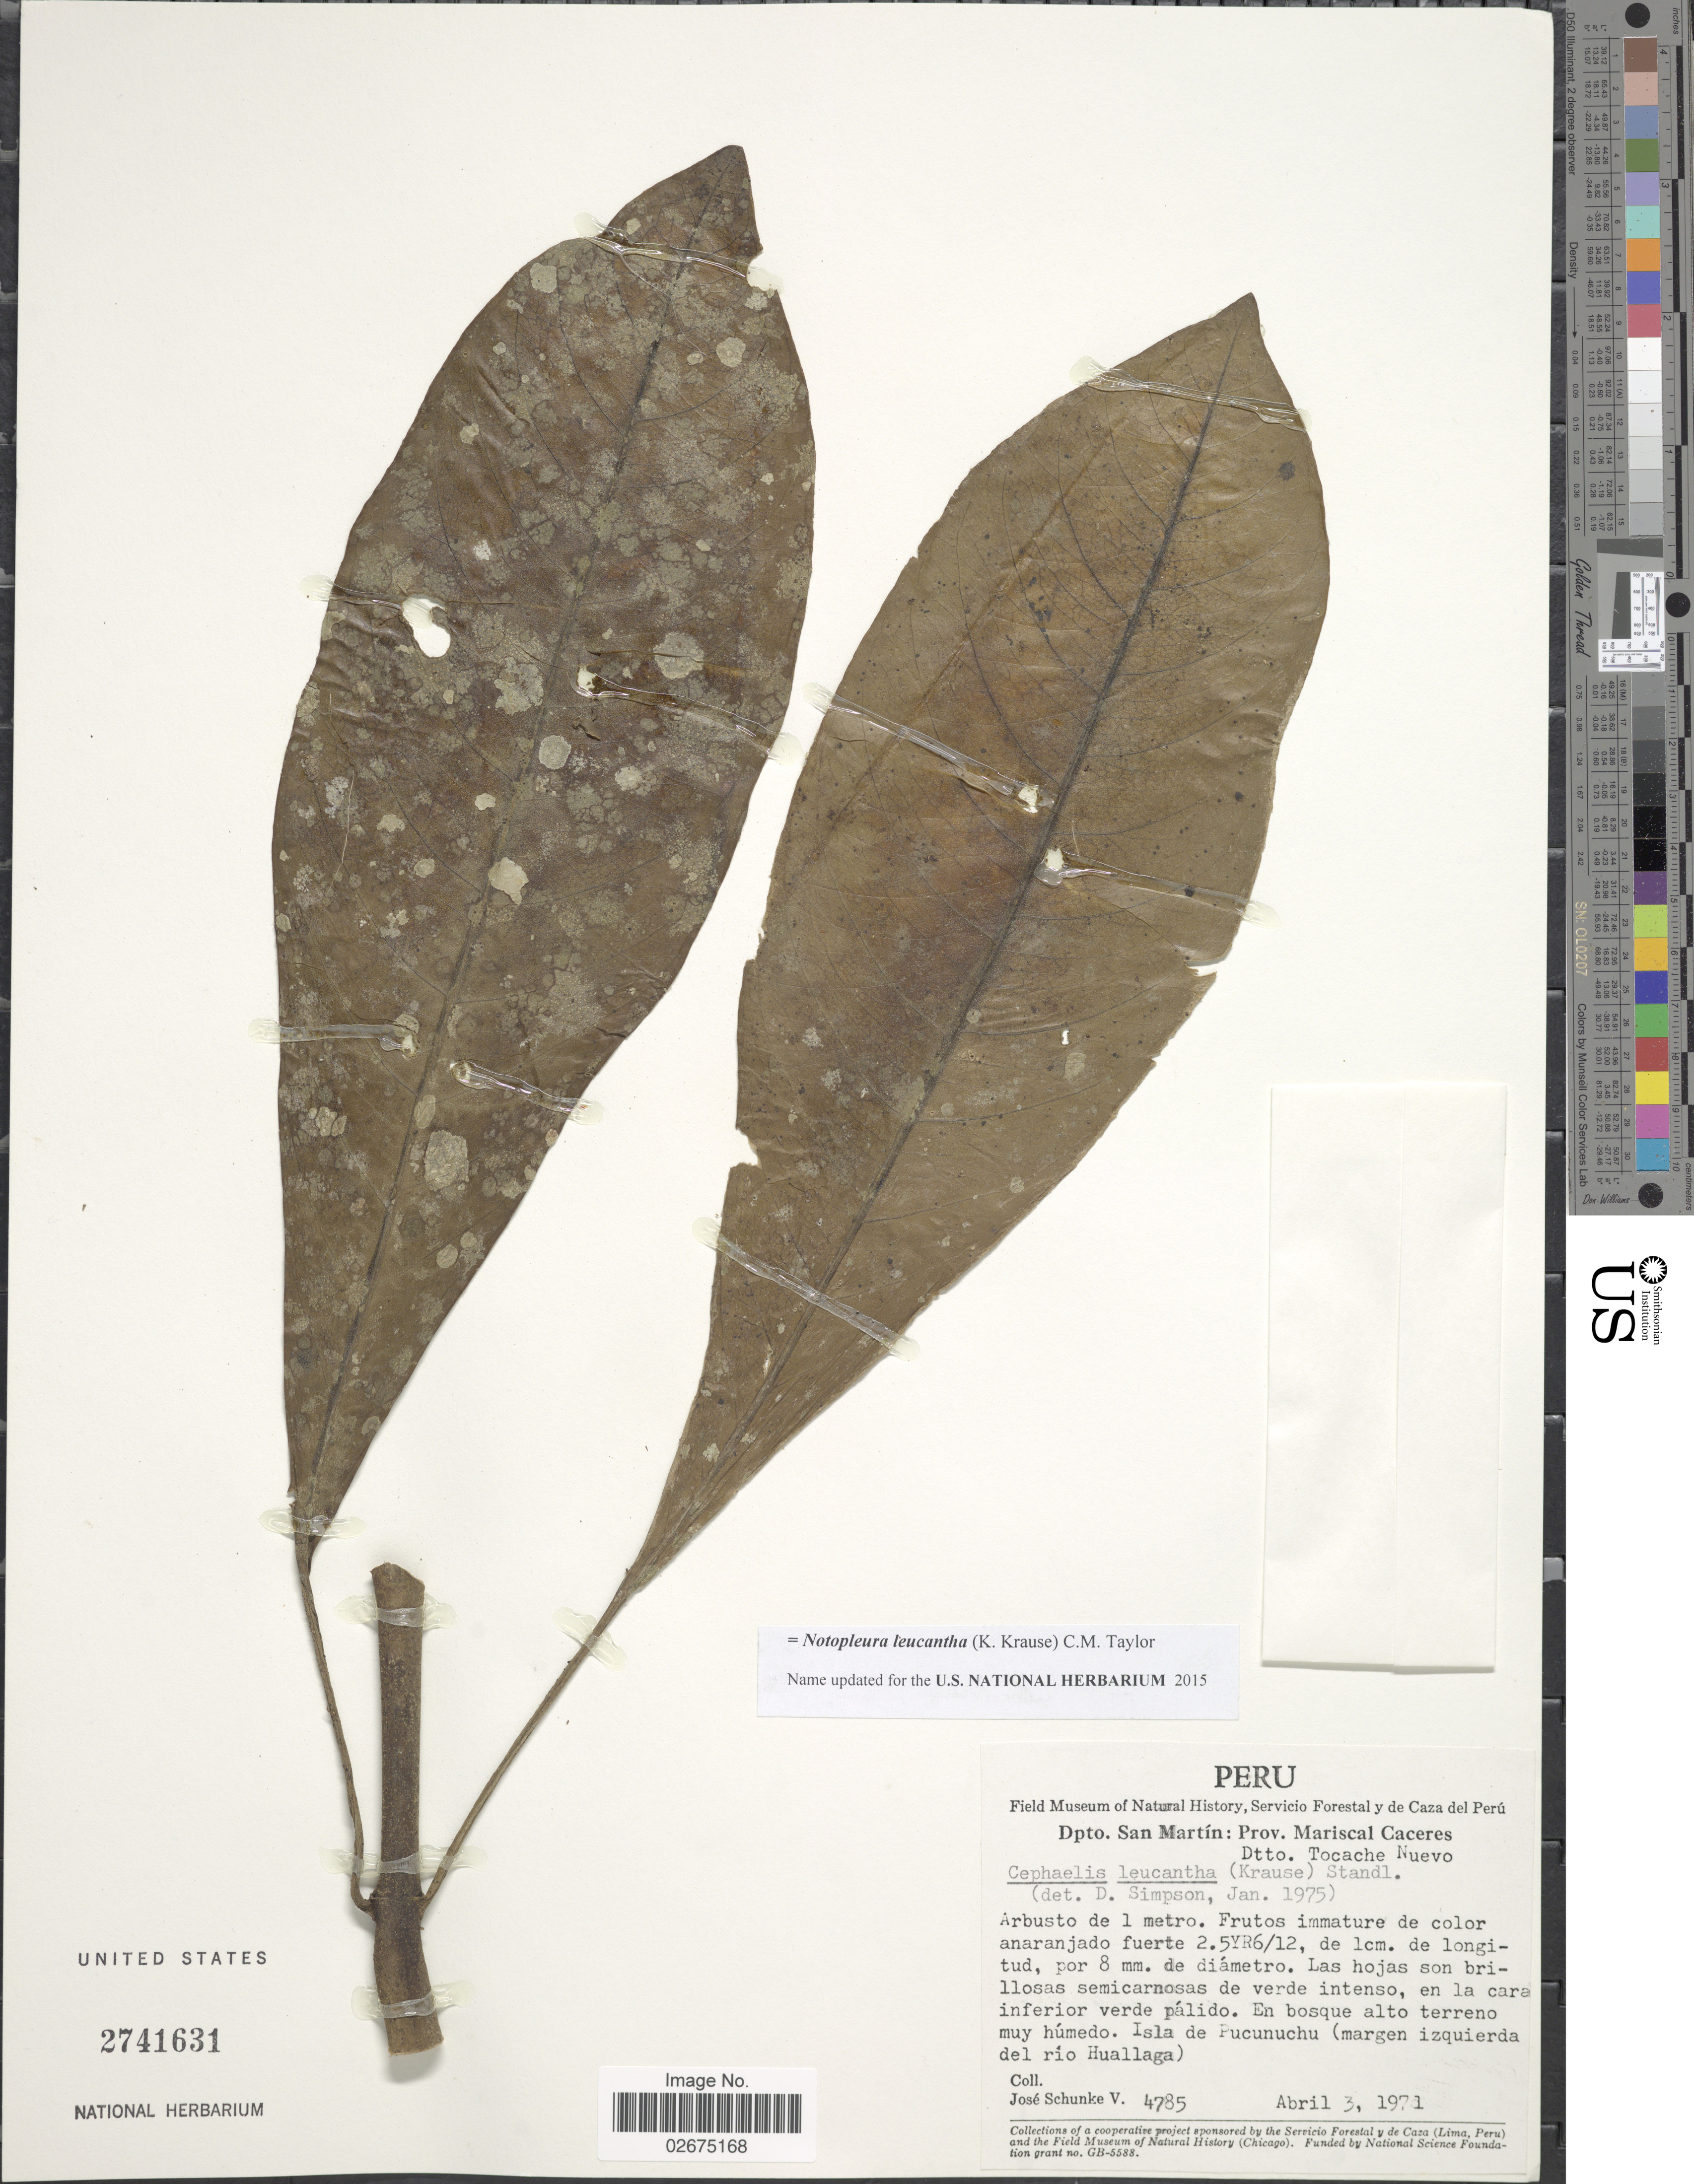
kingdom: Plantae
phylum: Tracheophyta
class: Magnoliopsida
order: Gentianales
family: Rubiaceae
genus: Notopleura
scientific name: Notopleura leucantha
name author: (K. Krause) C.M. Taylor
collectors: J. Schunke Vigo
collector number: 4785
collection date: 1971-04-03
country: Peru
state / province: San Martín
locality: Prov. Mariscal Caceres. Dtto. Tocache Nuevo. Isla de Pucunuchu (margen izquierda del rio Huallaga)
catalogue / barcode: US 2741631